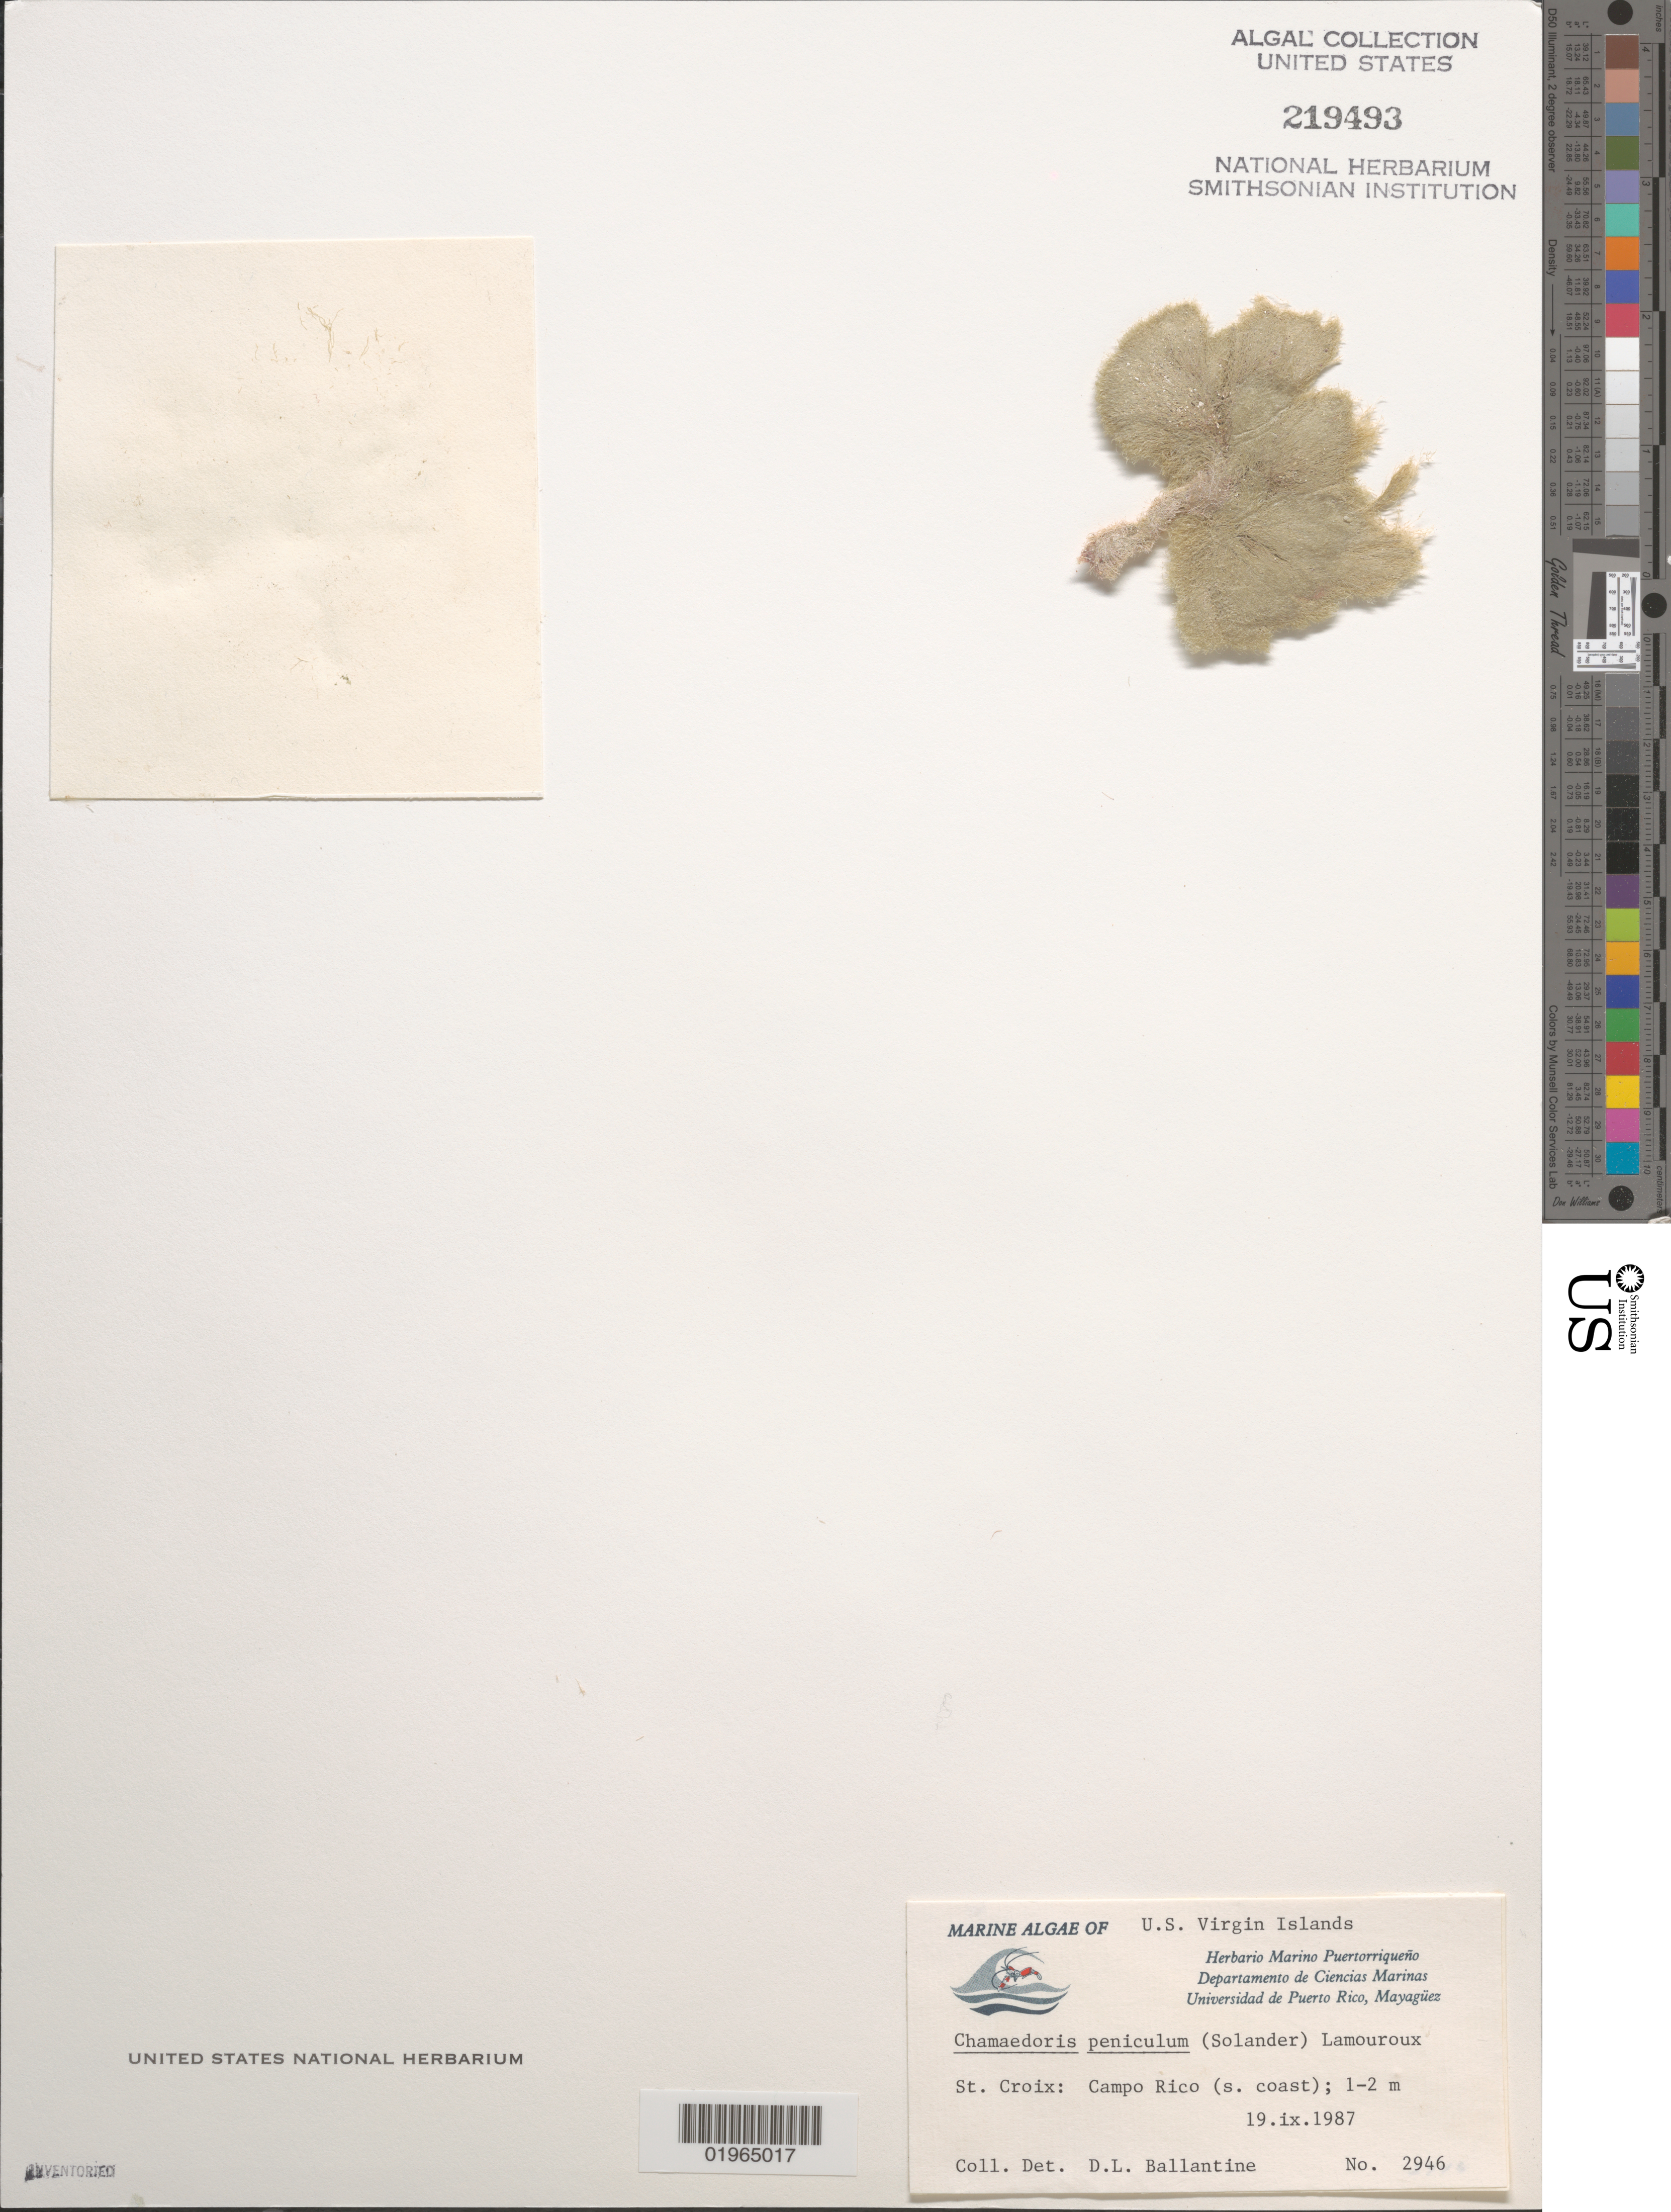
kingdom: Plantae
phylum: Chlorophyta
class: Ulvophyceae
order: Siphonocladales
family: Siphonocladaceae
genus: Chamaedoris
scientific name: Chamaedoris peniculum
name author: (J. Ellis & Sol.) Kuntze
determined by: Ballantine, D. L.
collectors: D.L. Ballantine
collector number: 2946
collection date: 1987-09-19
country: U.S. Virgin Islands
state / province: St. Croix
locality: Campo Rico (s. coast)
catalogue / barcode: US 219493